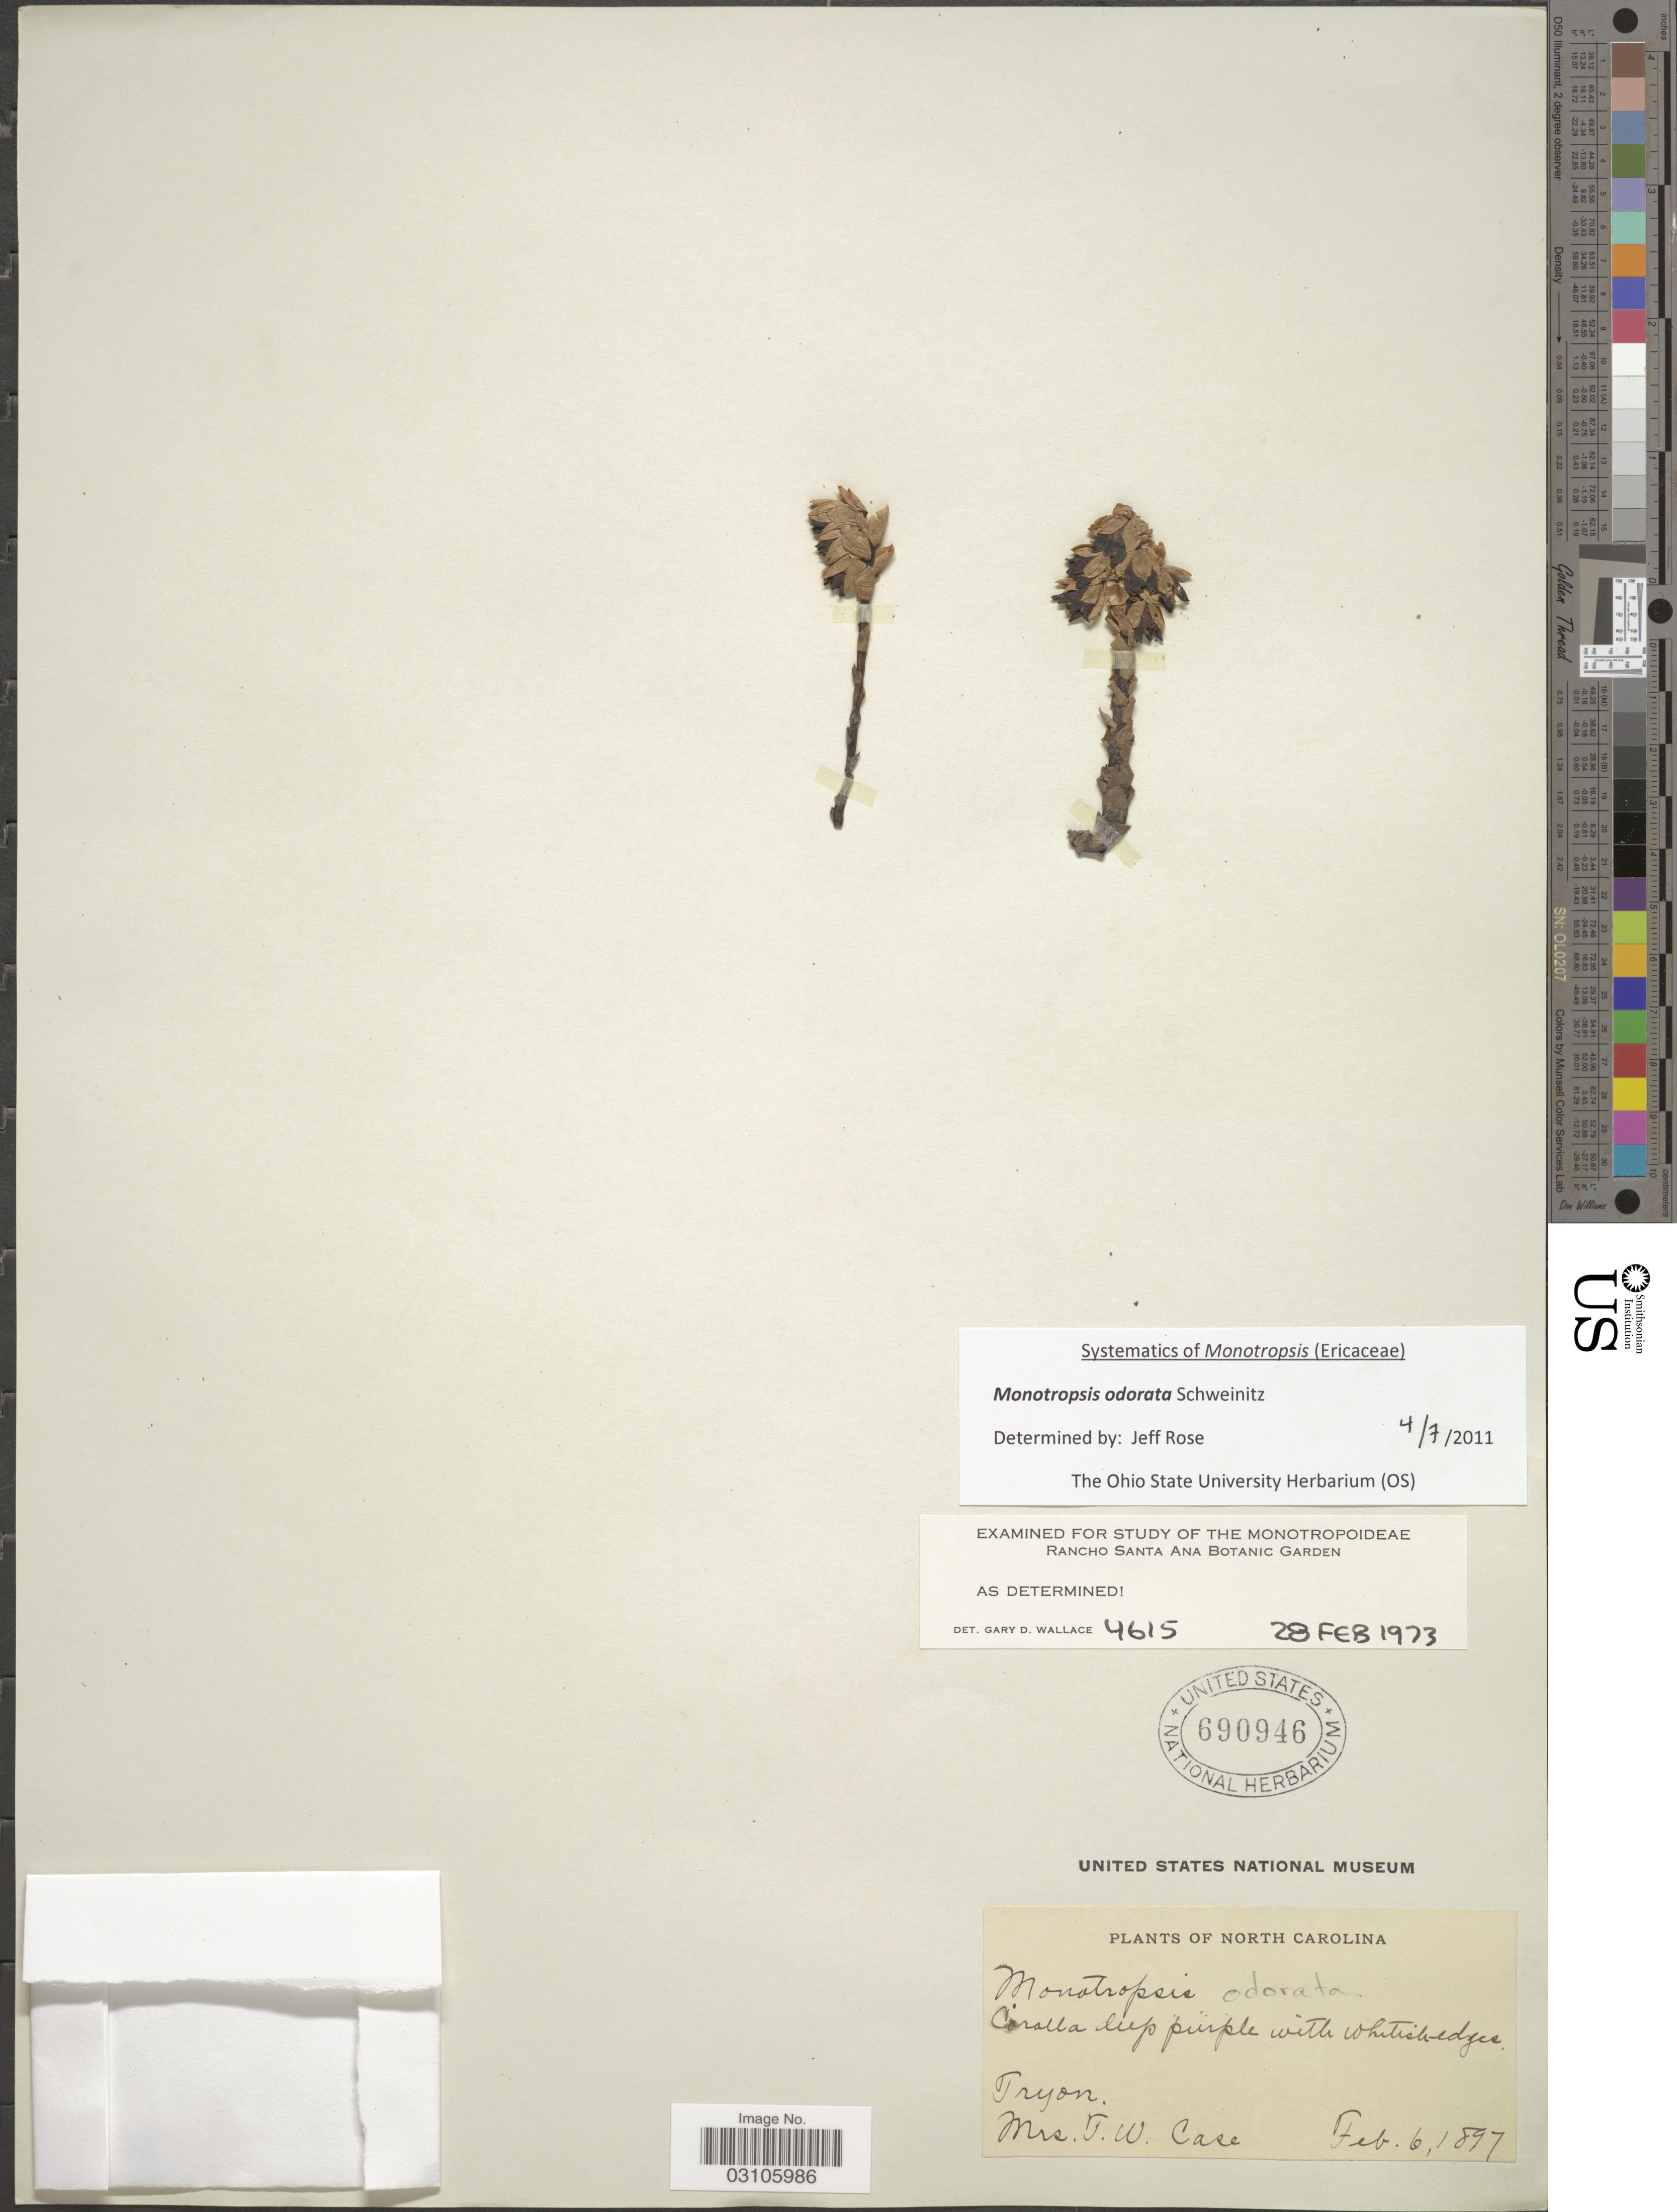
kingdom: Plantae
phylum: Tracheophyta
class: Magnoliopsida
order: Ericales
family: Ericaceae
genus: Monotropsis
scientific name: Monotropsis odorata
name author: Schwein. ex Elliott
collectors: T. Case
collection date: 1897-02-06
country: United States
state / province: North Carolina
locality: Tryon.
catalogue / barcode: US 690946